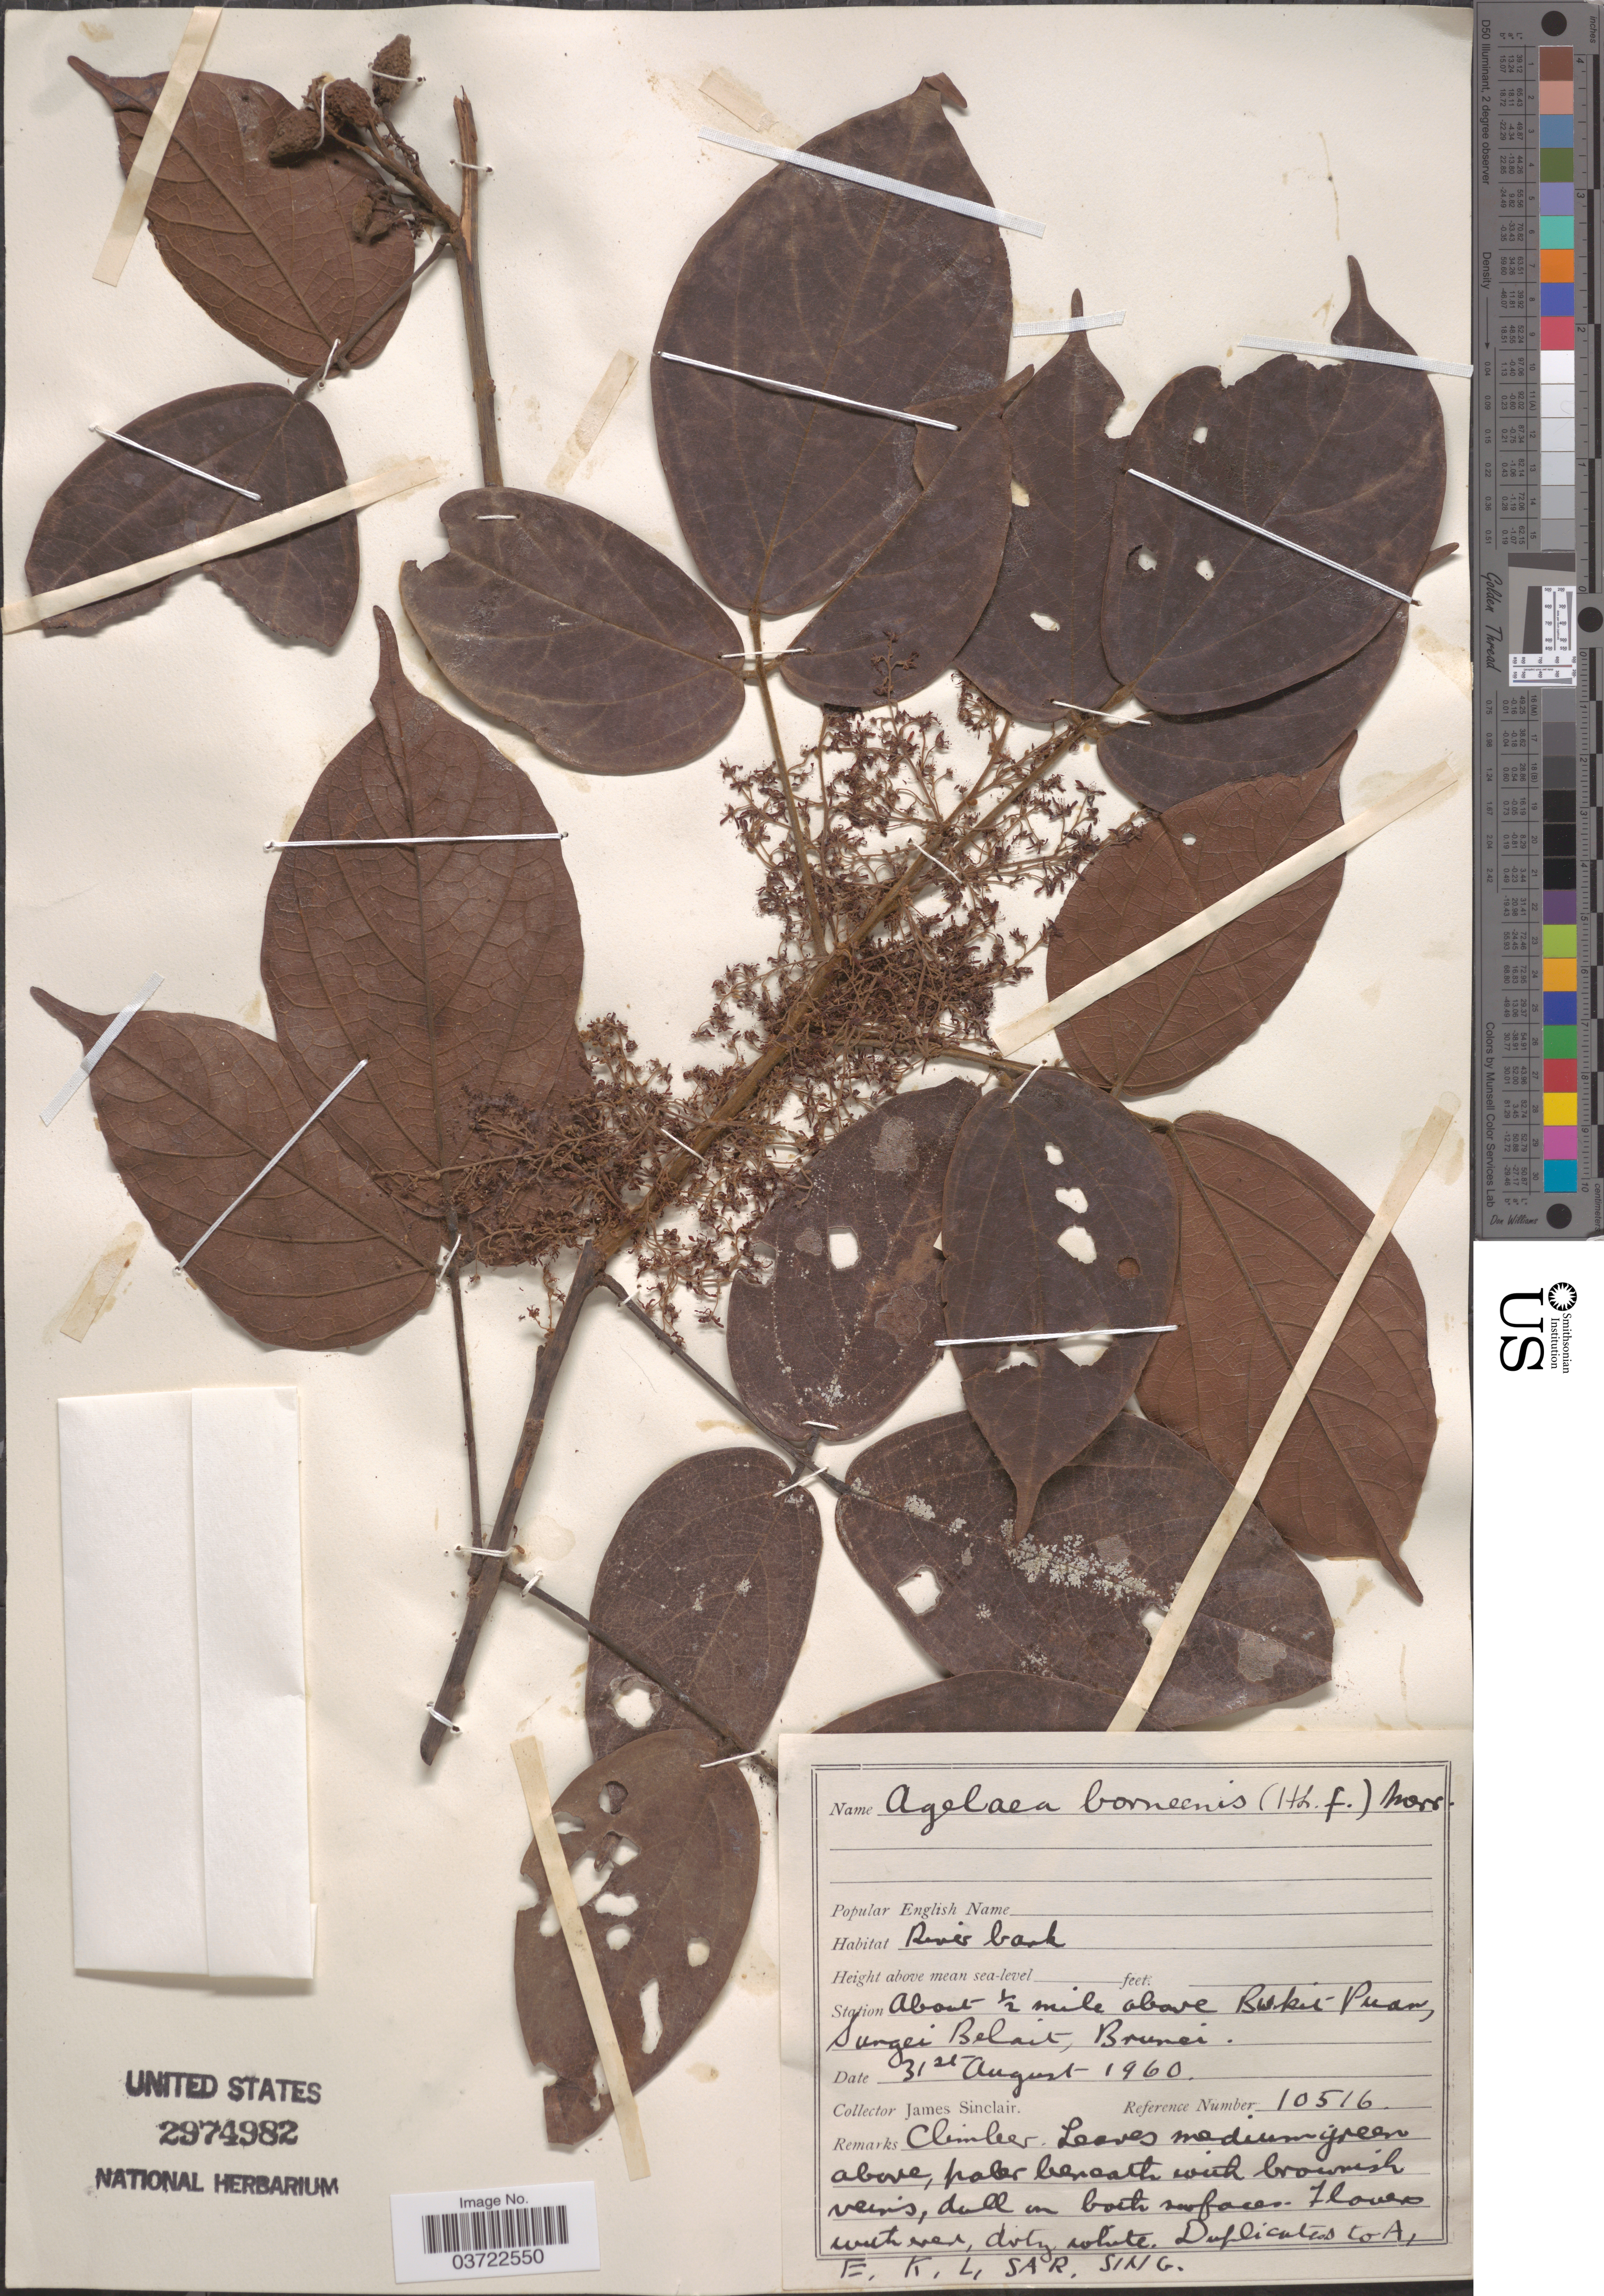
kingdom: Plantae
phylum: Tracheophyta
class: Magnoliopsida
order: Oxalidales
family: Connaraceae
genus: Agelaea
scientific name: Agelaea borneensis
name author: (Hook. f.) Merr.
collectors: J. Sinclair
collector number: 10516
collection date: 1960-08-31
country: Brunei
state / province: Belait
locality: Station about ½ mile above Bukit Puan, Surgei Belait.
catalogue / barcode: US 2974982